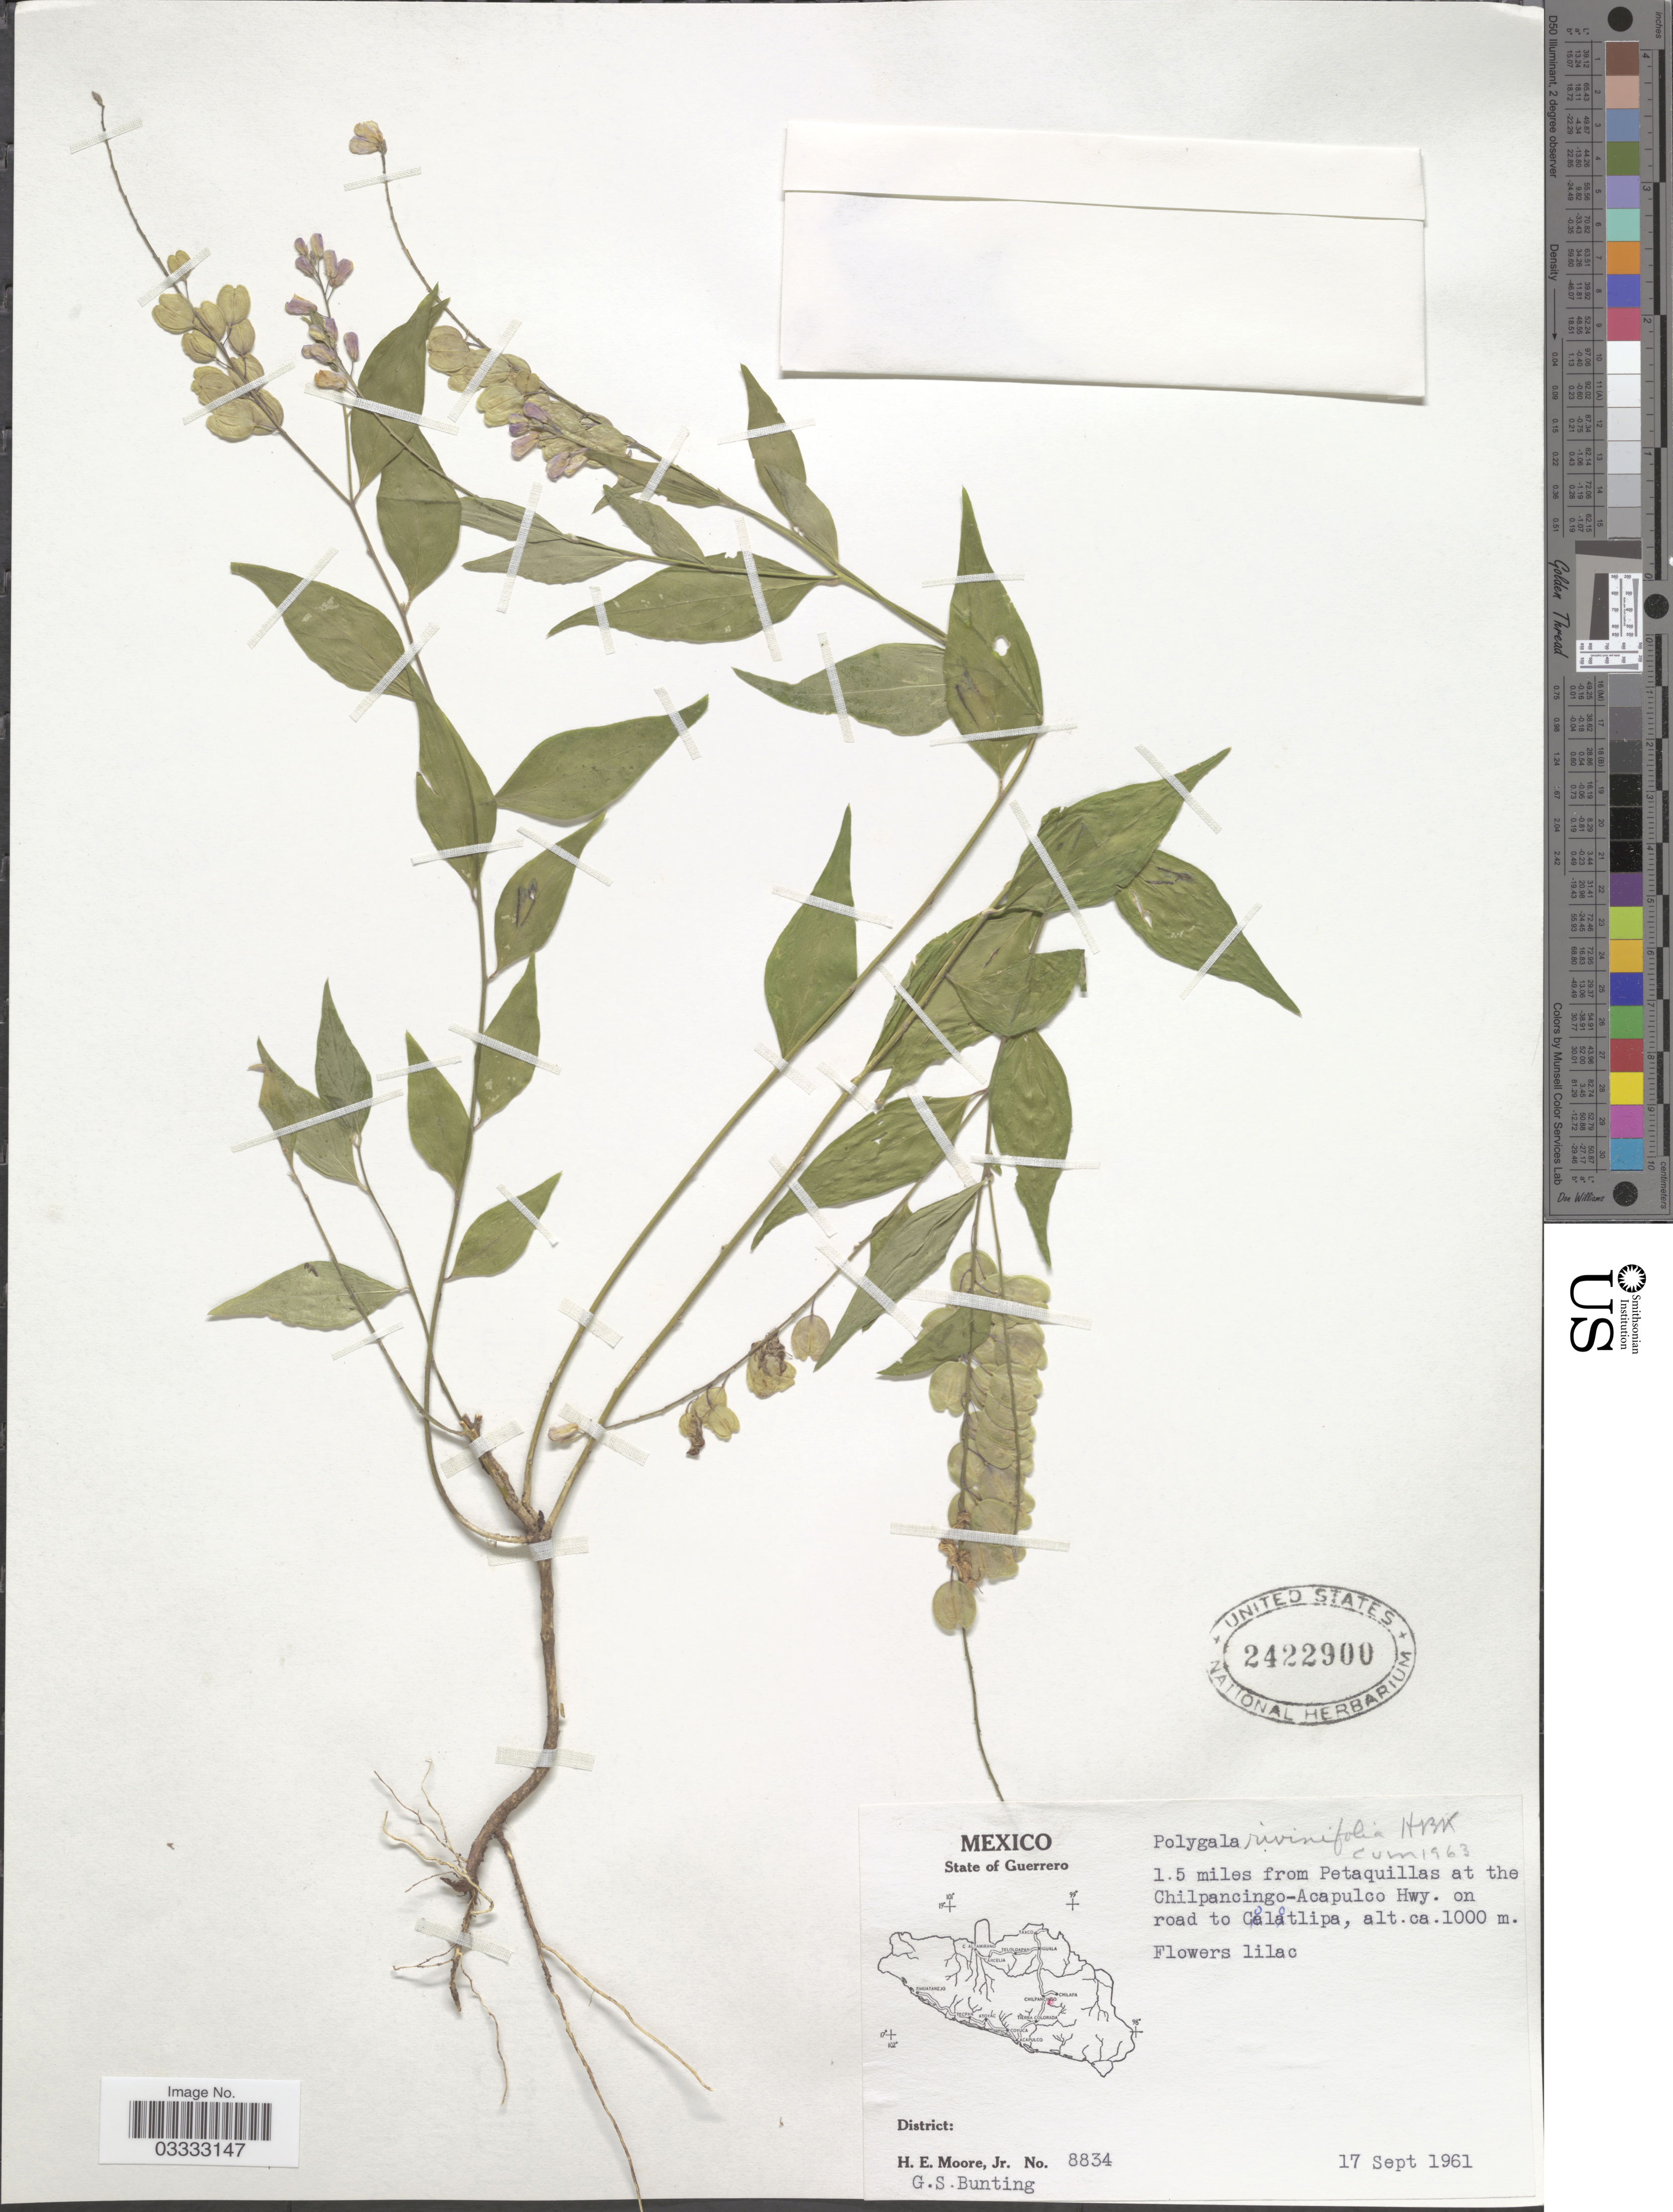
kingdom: Plantae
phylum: Tracheophyta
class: Magnoliopsida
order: Fabales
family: Polygalaceae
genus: Hebecarpa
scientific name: Hebecarpa rivinifolia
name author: (Kunth) J.R. Abbott & J.F.B. Pastore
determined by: Strong, Mark T., (BOT), Smithsonian Institution - National Museum of Natural History (UNITED STATES)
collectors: H. Moore & G. S. Bunting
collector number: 8834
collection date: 1961-09-17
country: Mexico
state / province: Guerrero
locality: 1.5 miles from Petaqui;;as at the Chilpancingo-Acapulco Hwy. on road toColotlipa.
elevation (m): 1000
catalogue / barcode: US 2422900